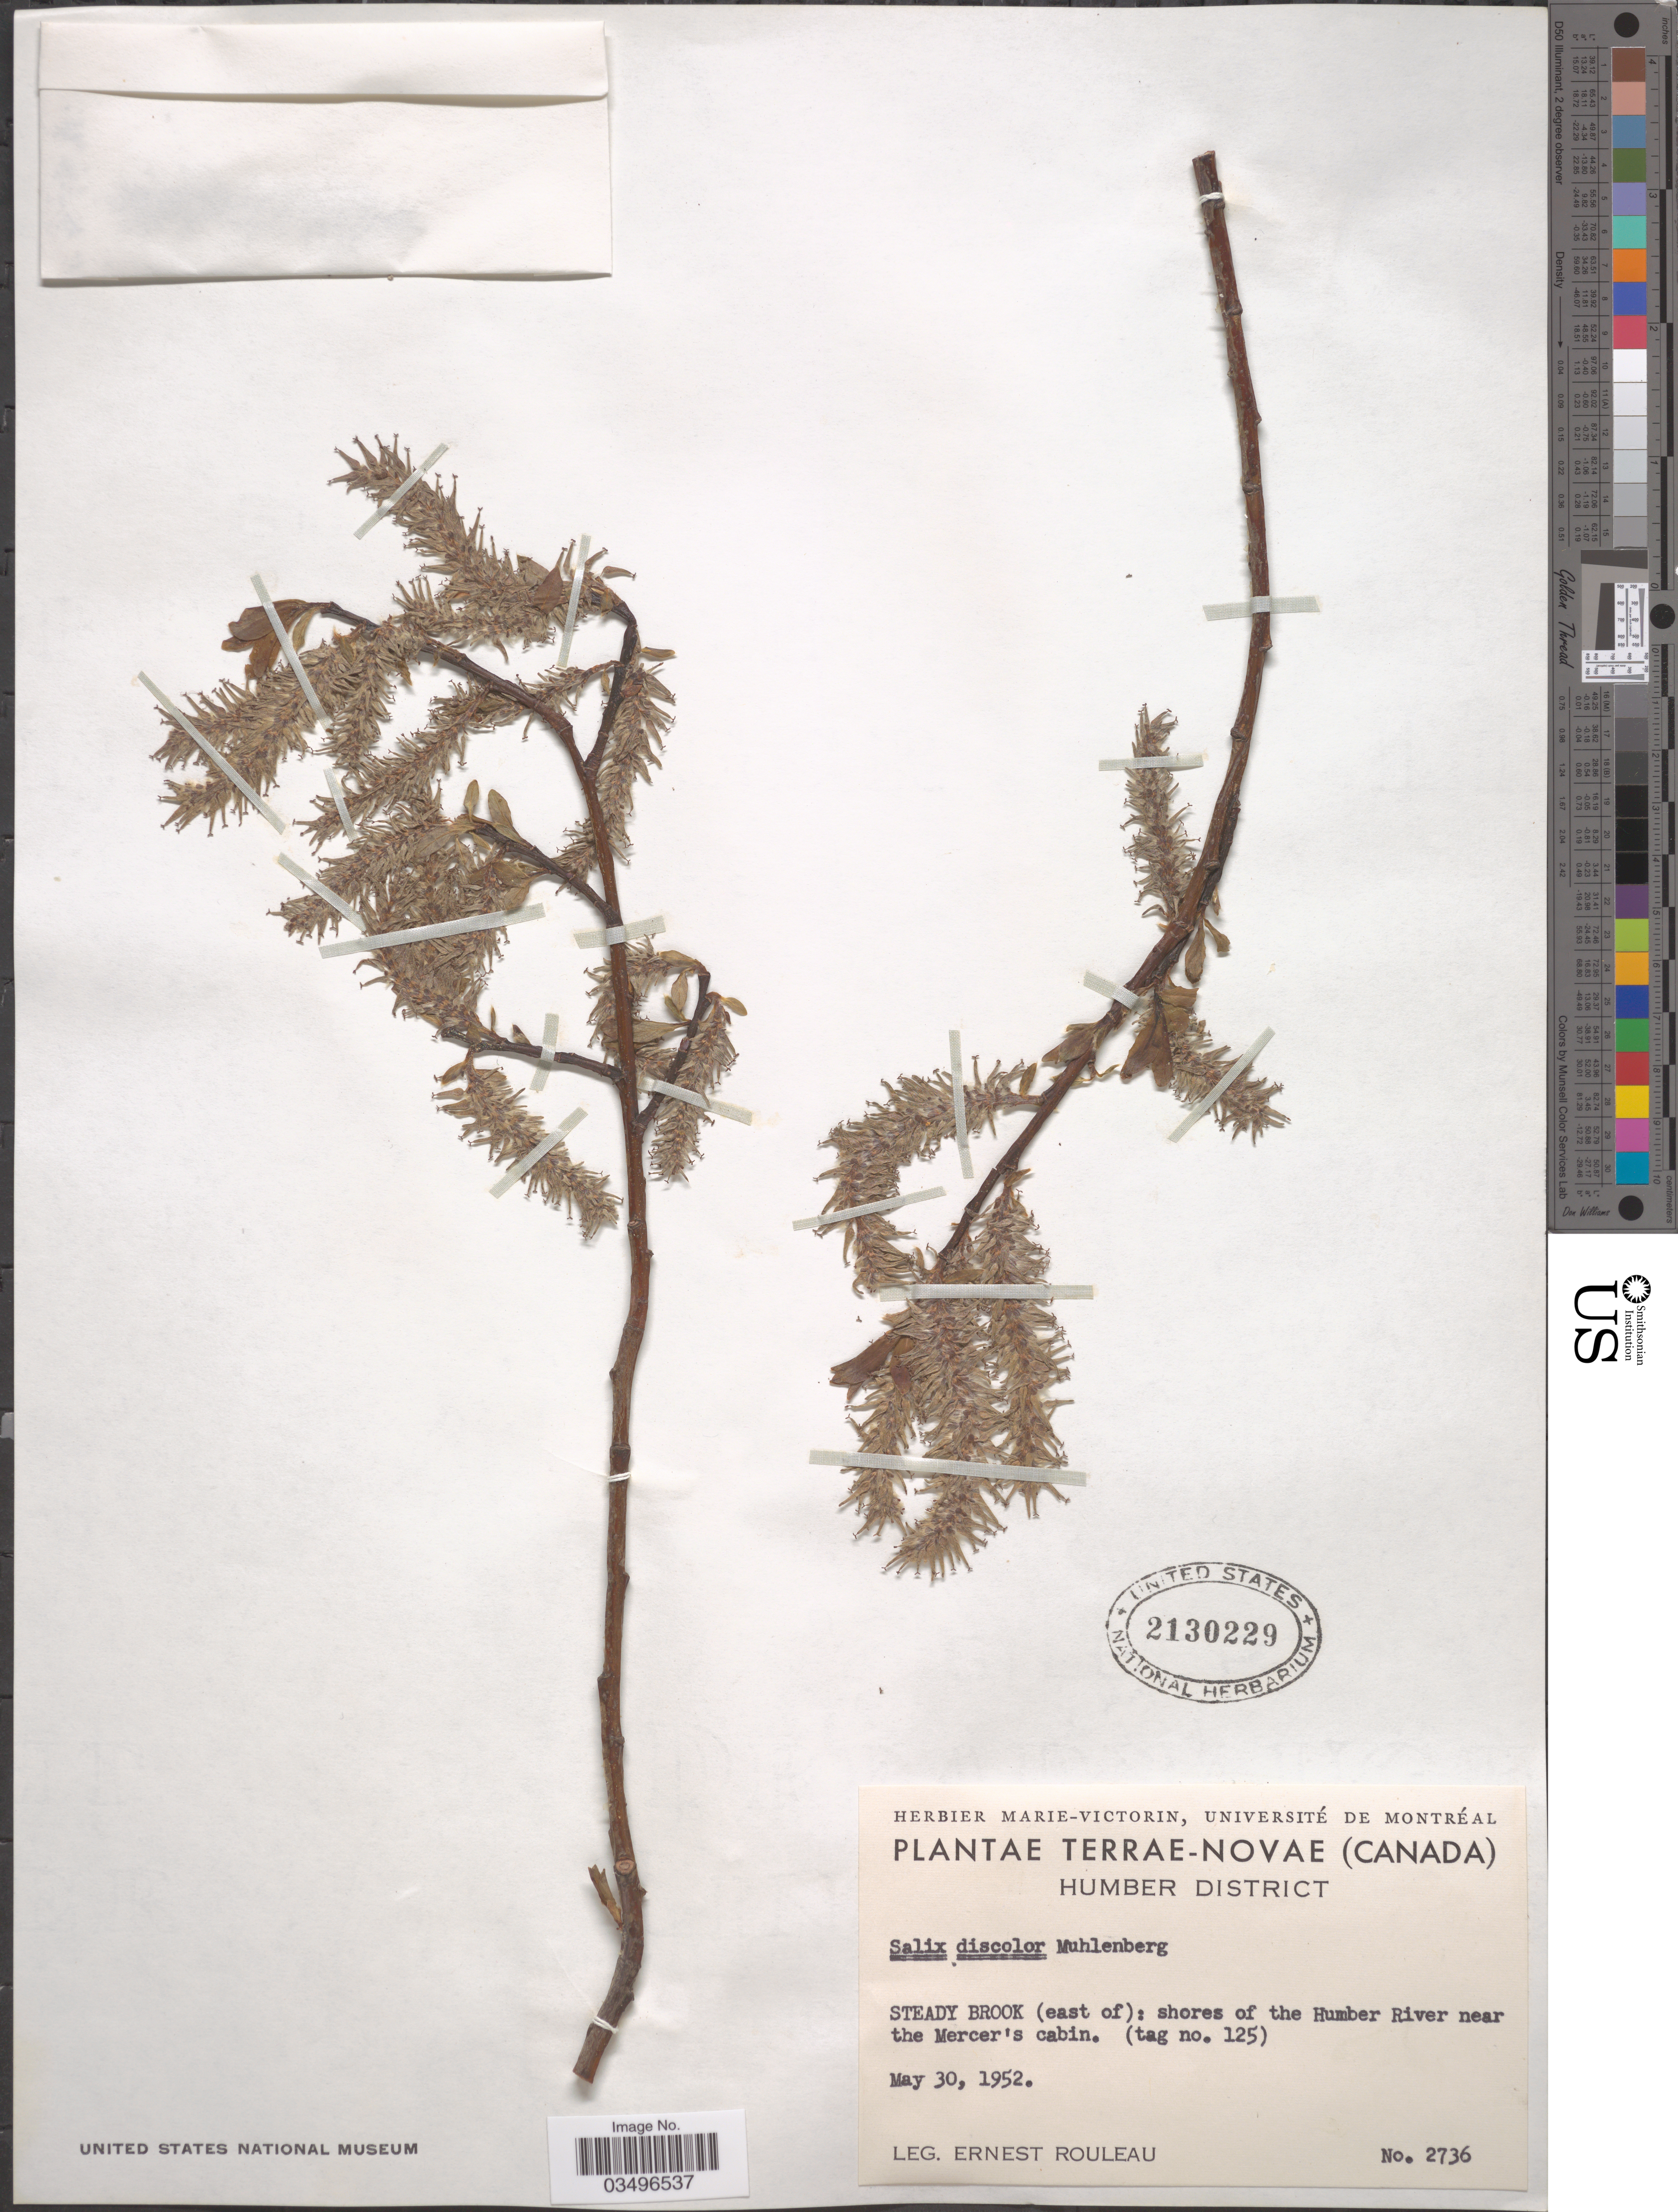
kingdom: Plantae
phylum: Tracheophyta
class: Magnoliopsida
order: Malpighiales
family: Salicaceae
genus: Salix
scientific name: Salix discolor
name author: Muhl.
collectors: E. Rouleau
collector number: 2736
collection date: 1952-05-30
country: Canada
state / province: Newfoundland and Labrador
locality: Terrae-Novae. Humber District. Steady Brook (east of): shores of the Humber River near the Mercer's cabin. (tag no. 125).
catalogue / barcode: US 2130229